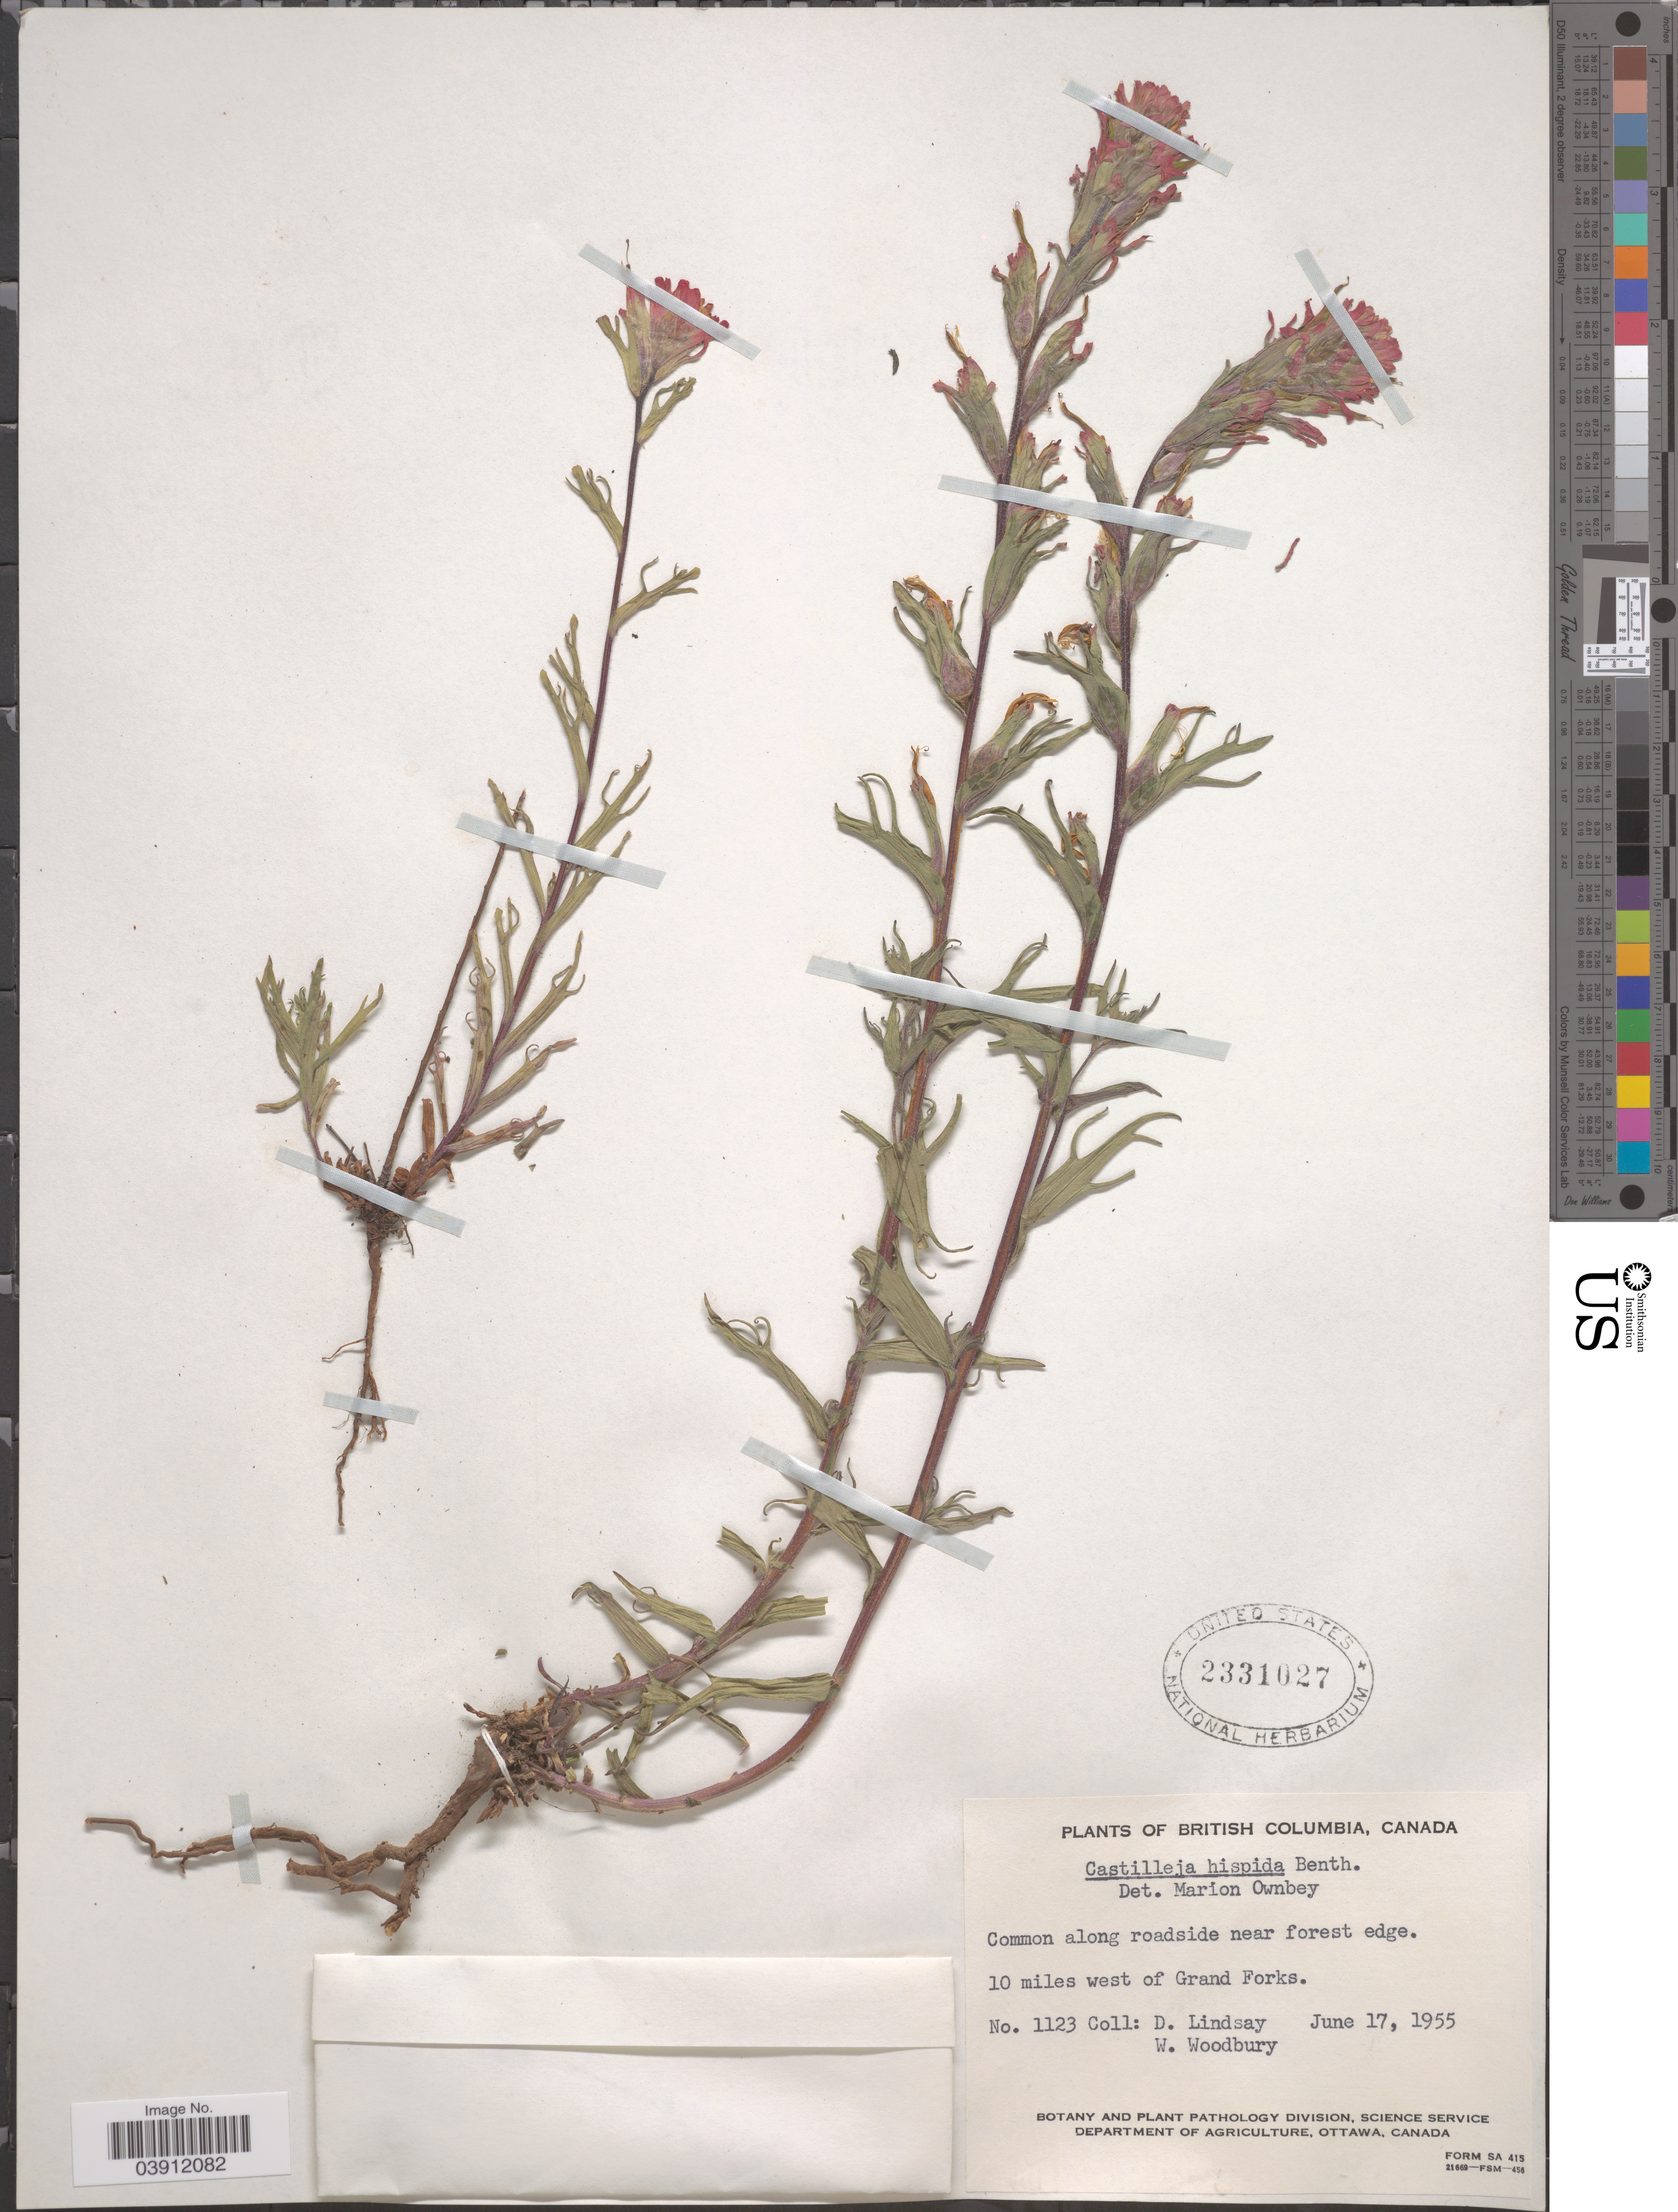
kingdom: Plantae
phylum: Tracheophyta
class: Magnoliopsida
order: Lamiales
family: Orobanchaceae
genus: Castilleja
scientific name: Castilleja hispida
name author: Benth. ex Hook.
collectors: D. C. Lindsay & W. Woodbury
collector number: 1123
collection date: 1955-06-17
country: Canada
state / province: British Columbia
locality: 10 miles west of Grand Forks.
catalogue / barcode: US 2331027